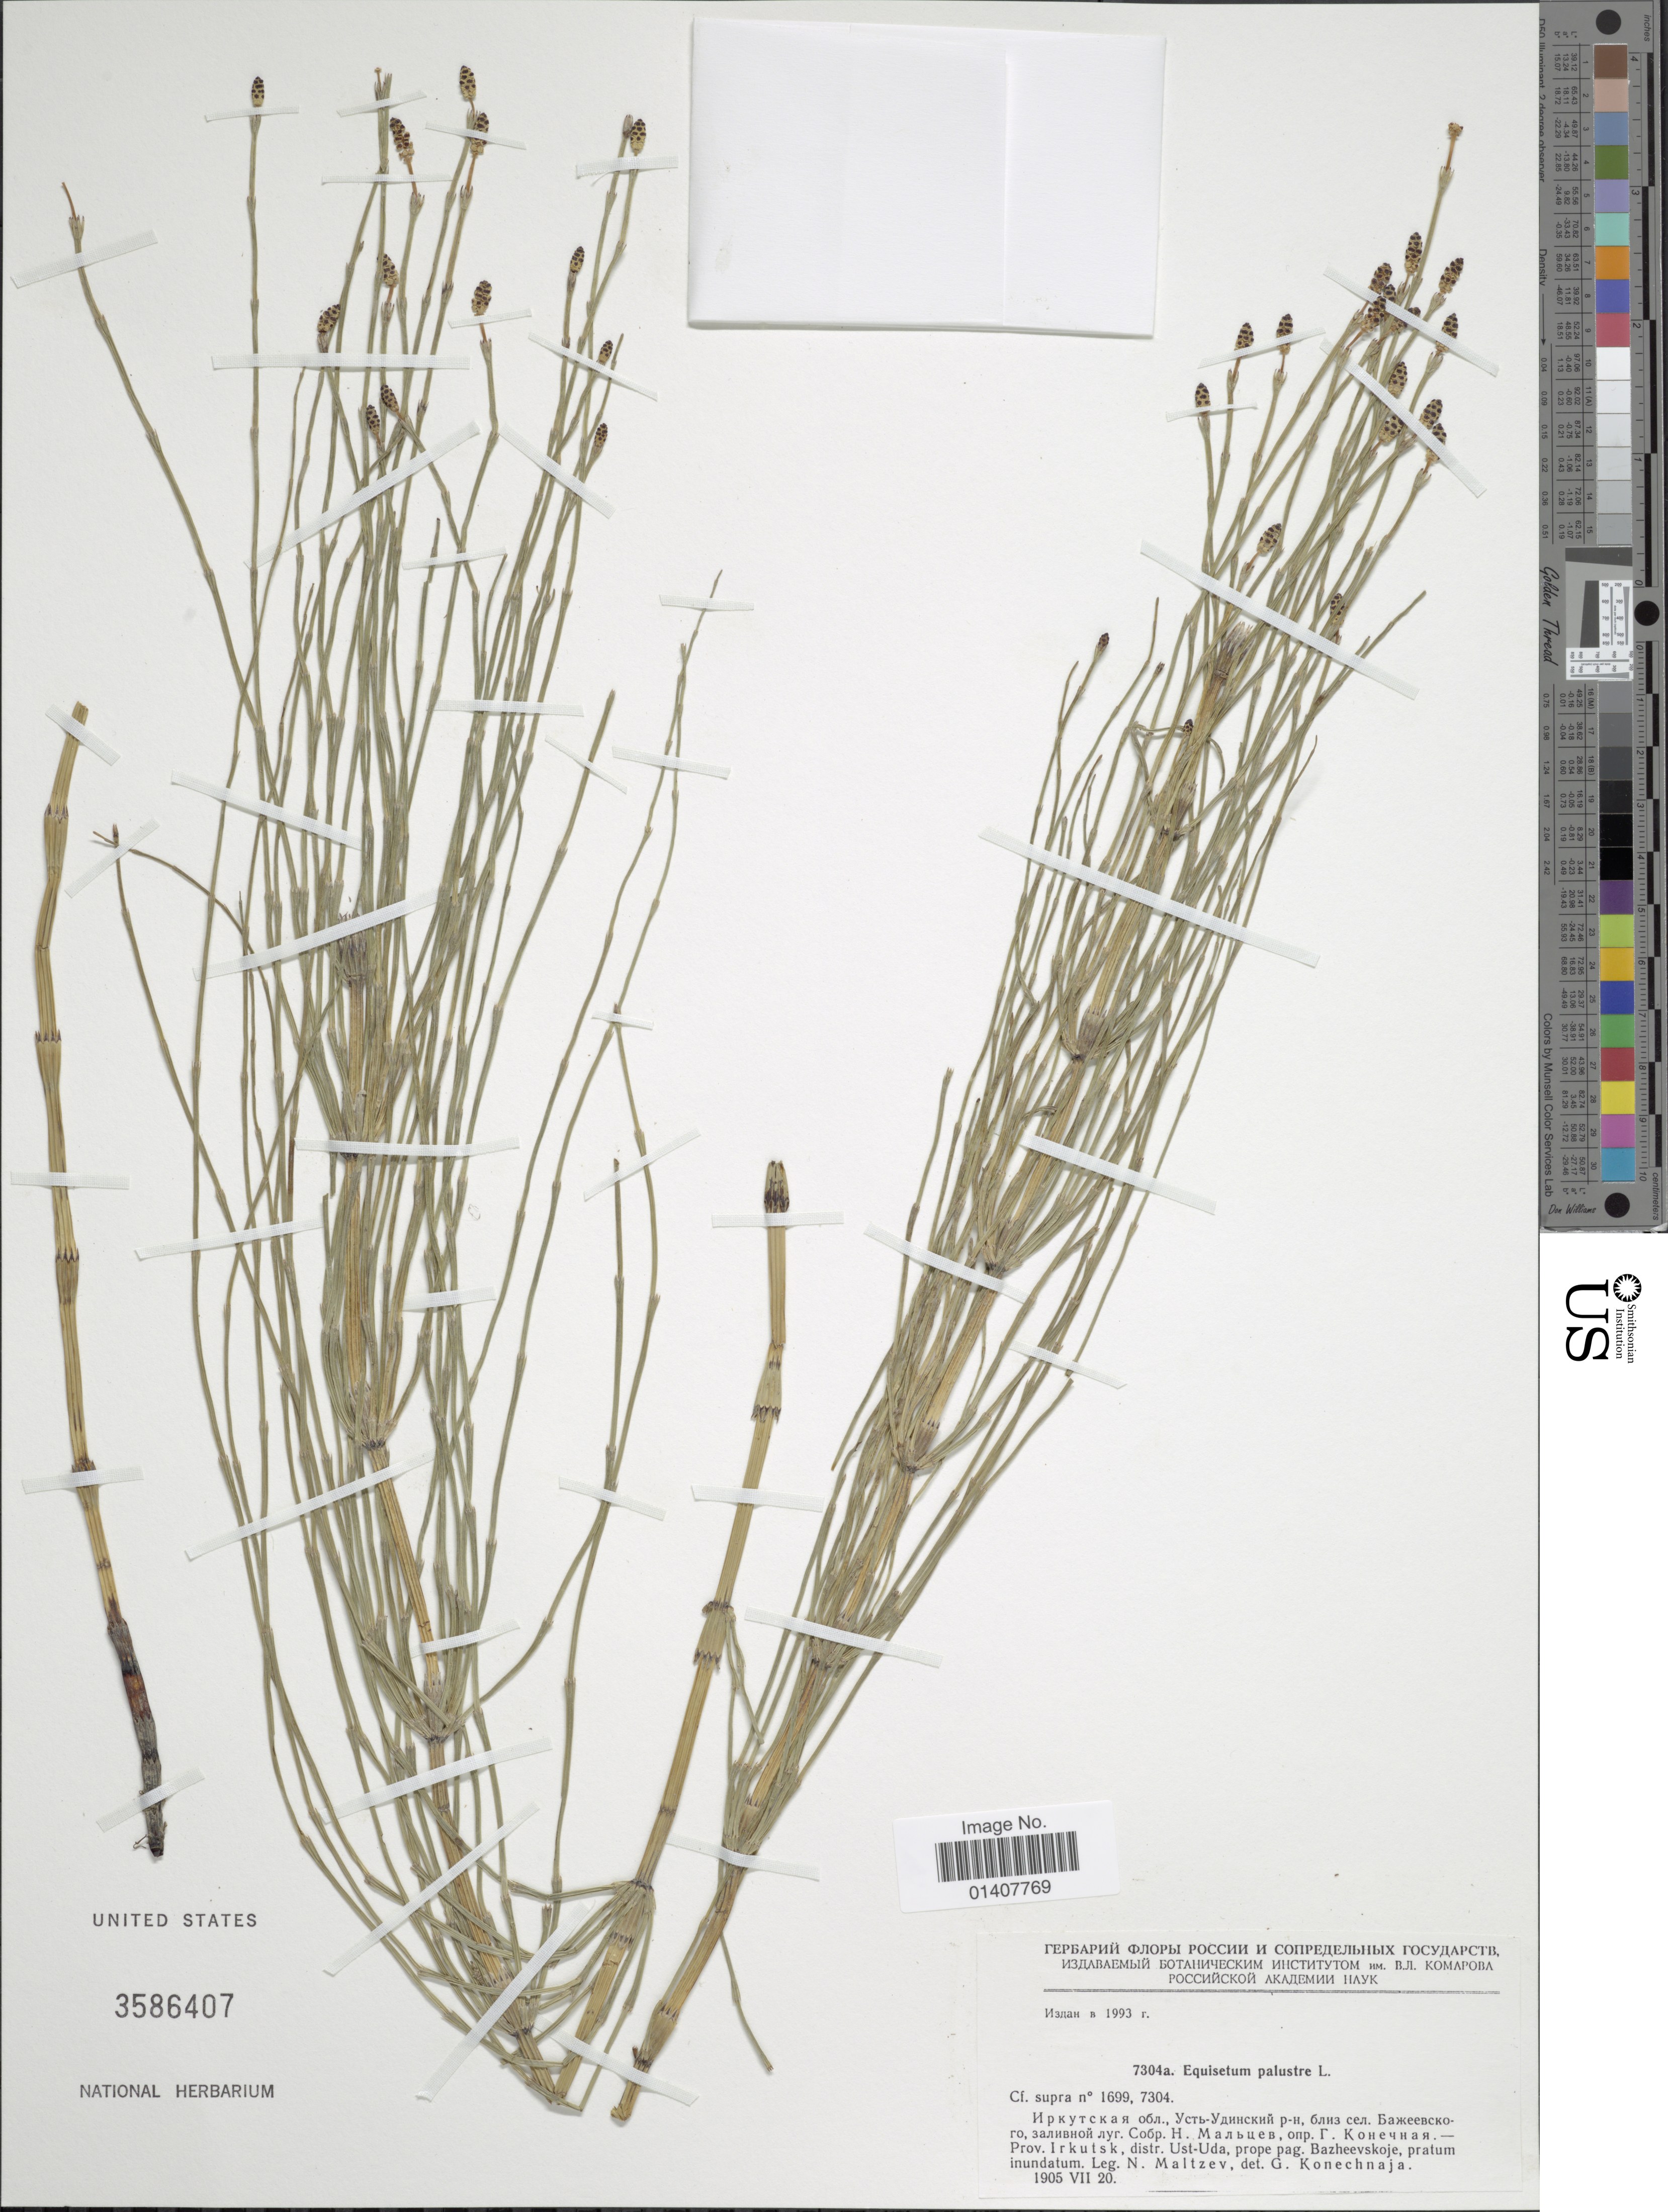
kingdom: Plantae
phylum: Tracheophyta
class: Polypodiopsida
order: Equisetales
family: Equisetaceae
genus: Equisetum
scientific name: Equisetum palustre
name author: L.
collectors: N. Maltzev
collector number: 7304a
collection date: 1905-07-20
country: Russian Federation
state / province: Irkutsk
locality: Prov. Irkutsk, distr. Ust-Uda, prope pag. Bazheevskoje, pratum inundatum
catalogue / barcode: US 3586407